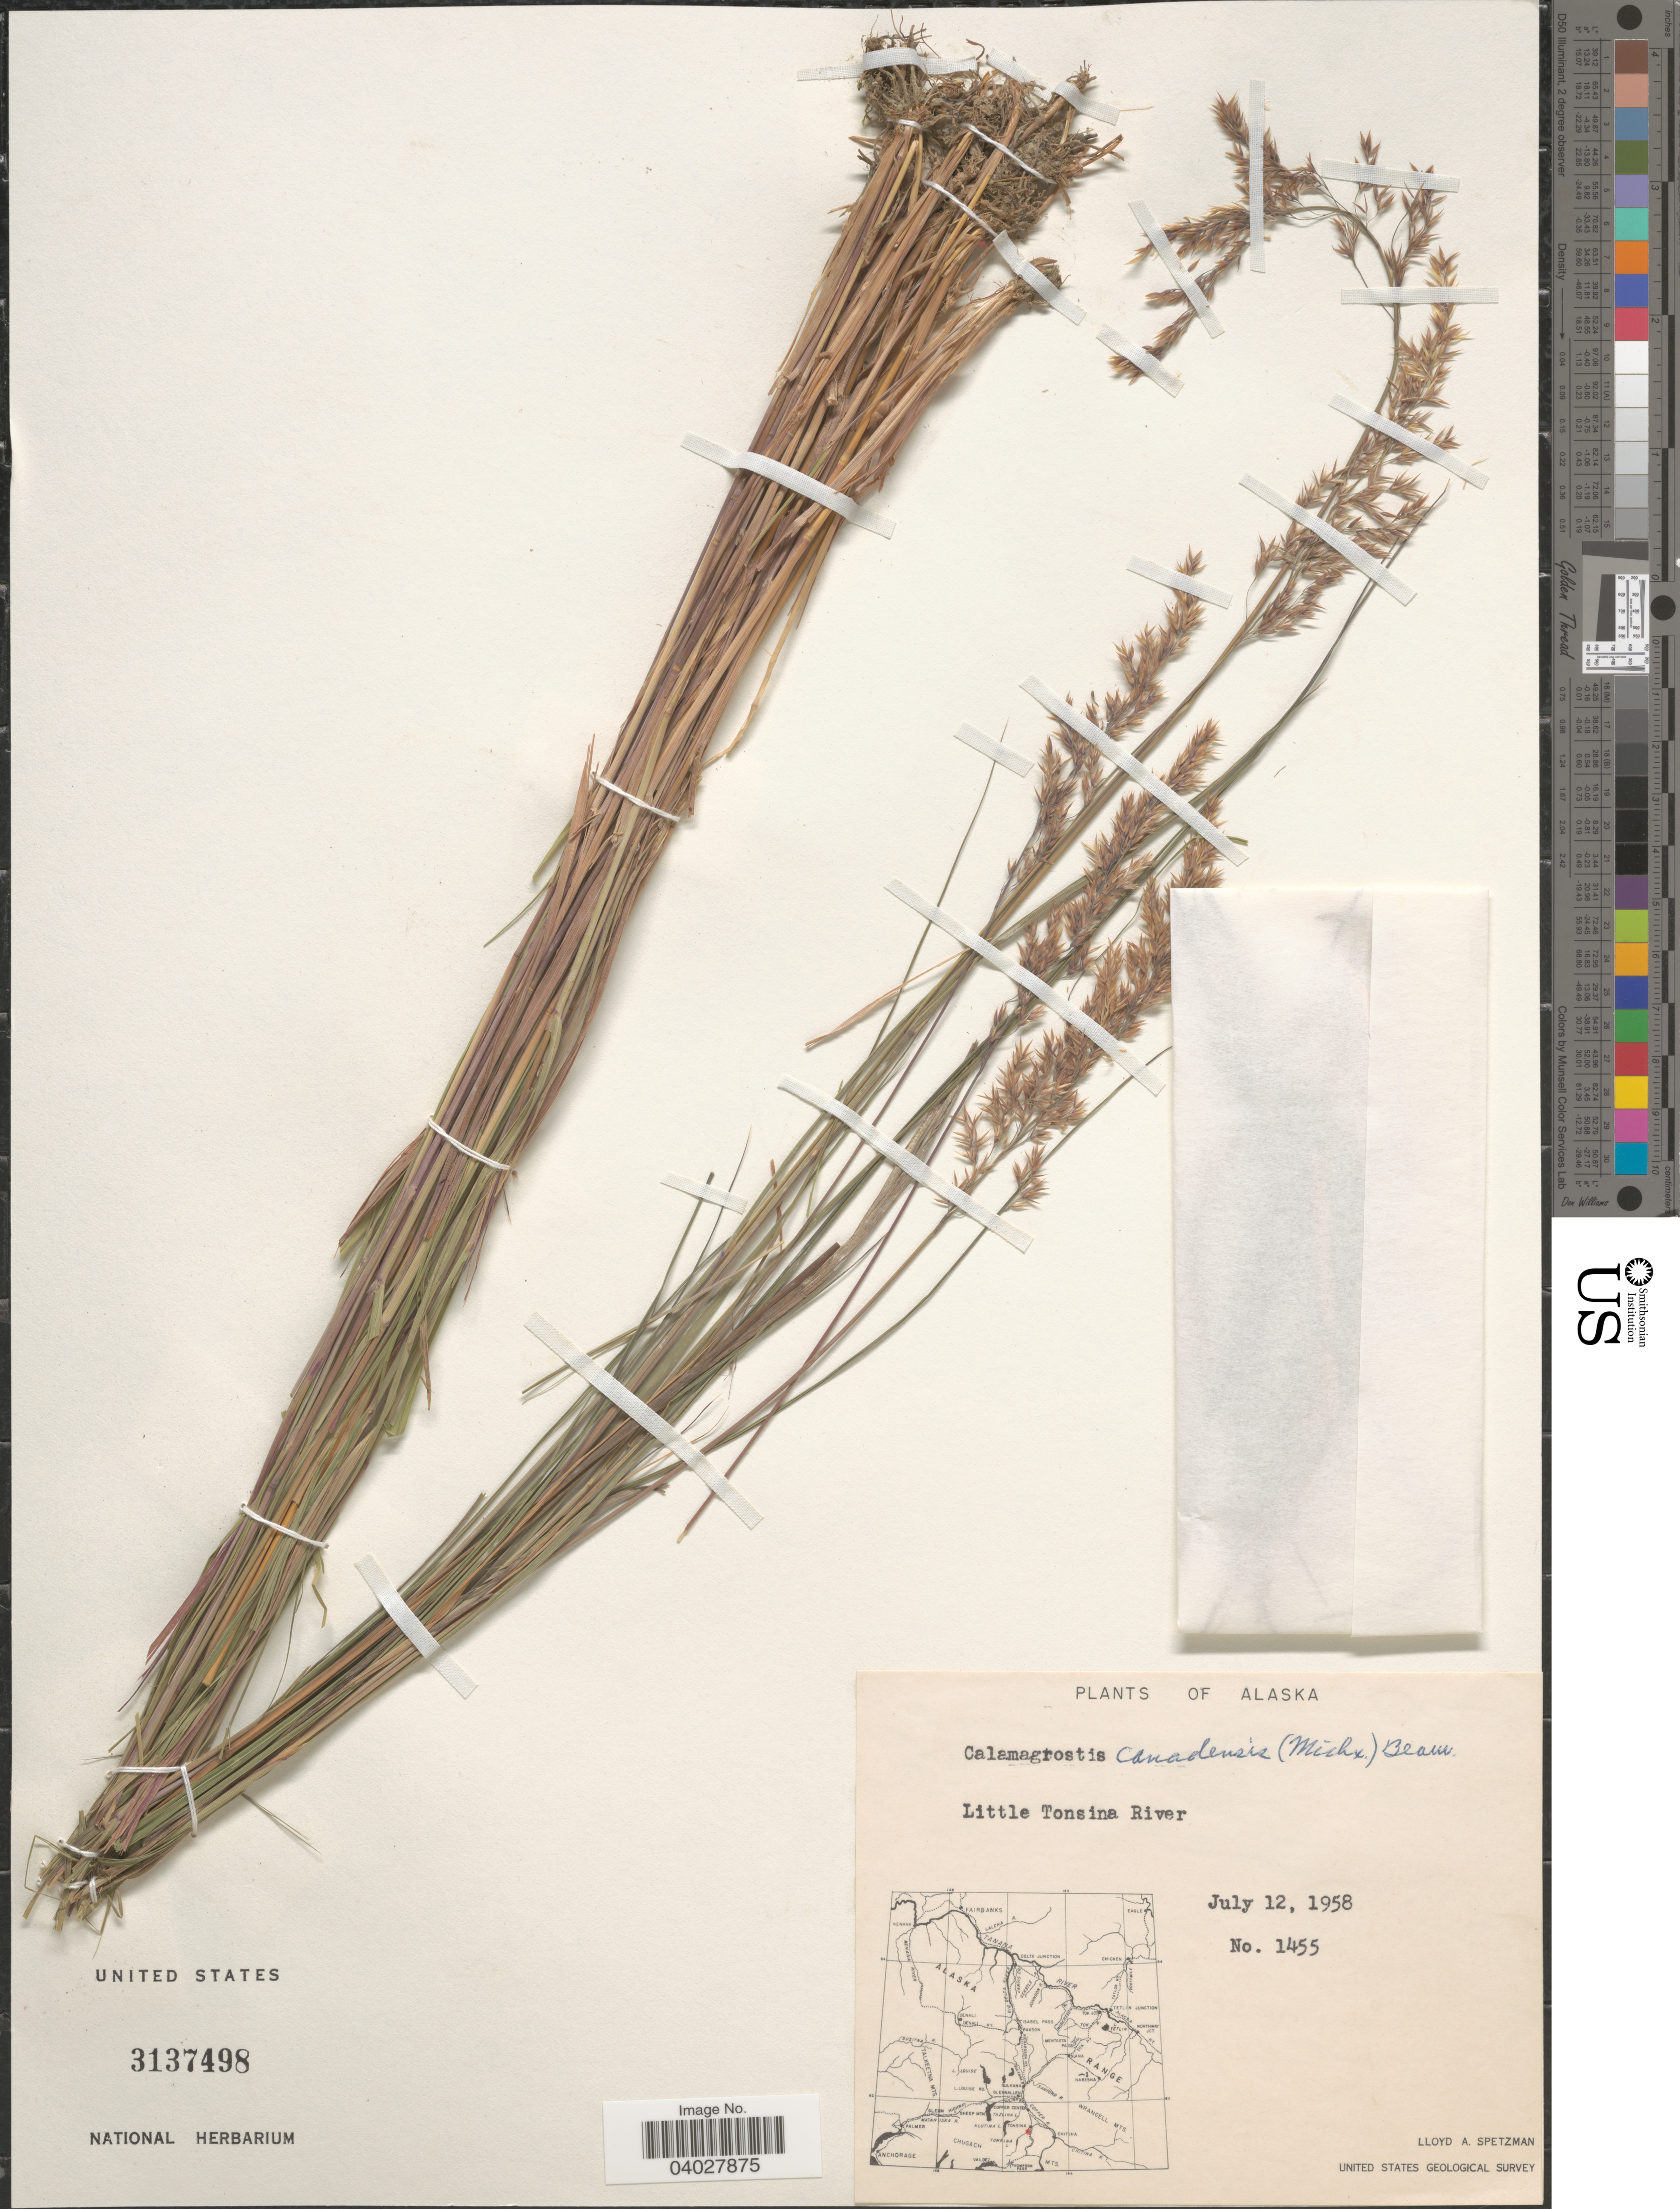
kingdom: Plantae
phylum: Tracheophyta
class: Liliopsida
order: Poales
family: Poaceae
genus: Calamagrostis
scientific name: Calamagrostis canadensis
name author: (Michx.) P. Beauv.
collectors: L. Spetzman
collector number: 1455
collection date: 1958-07-12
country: United States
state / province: Alaska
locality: Little Tonsina River.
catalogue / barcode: US 3137498